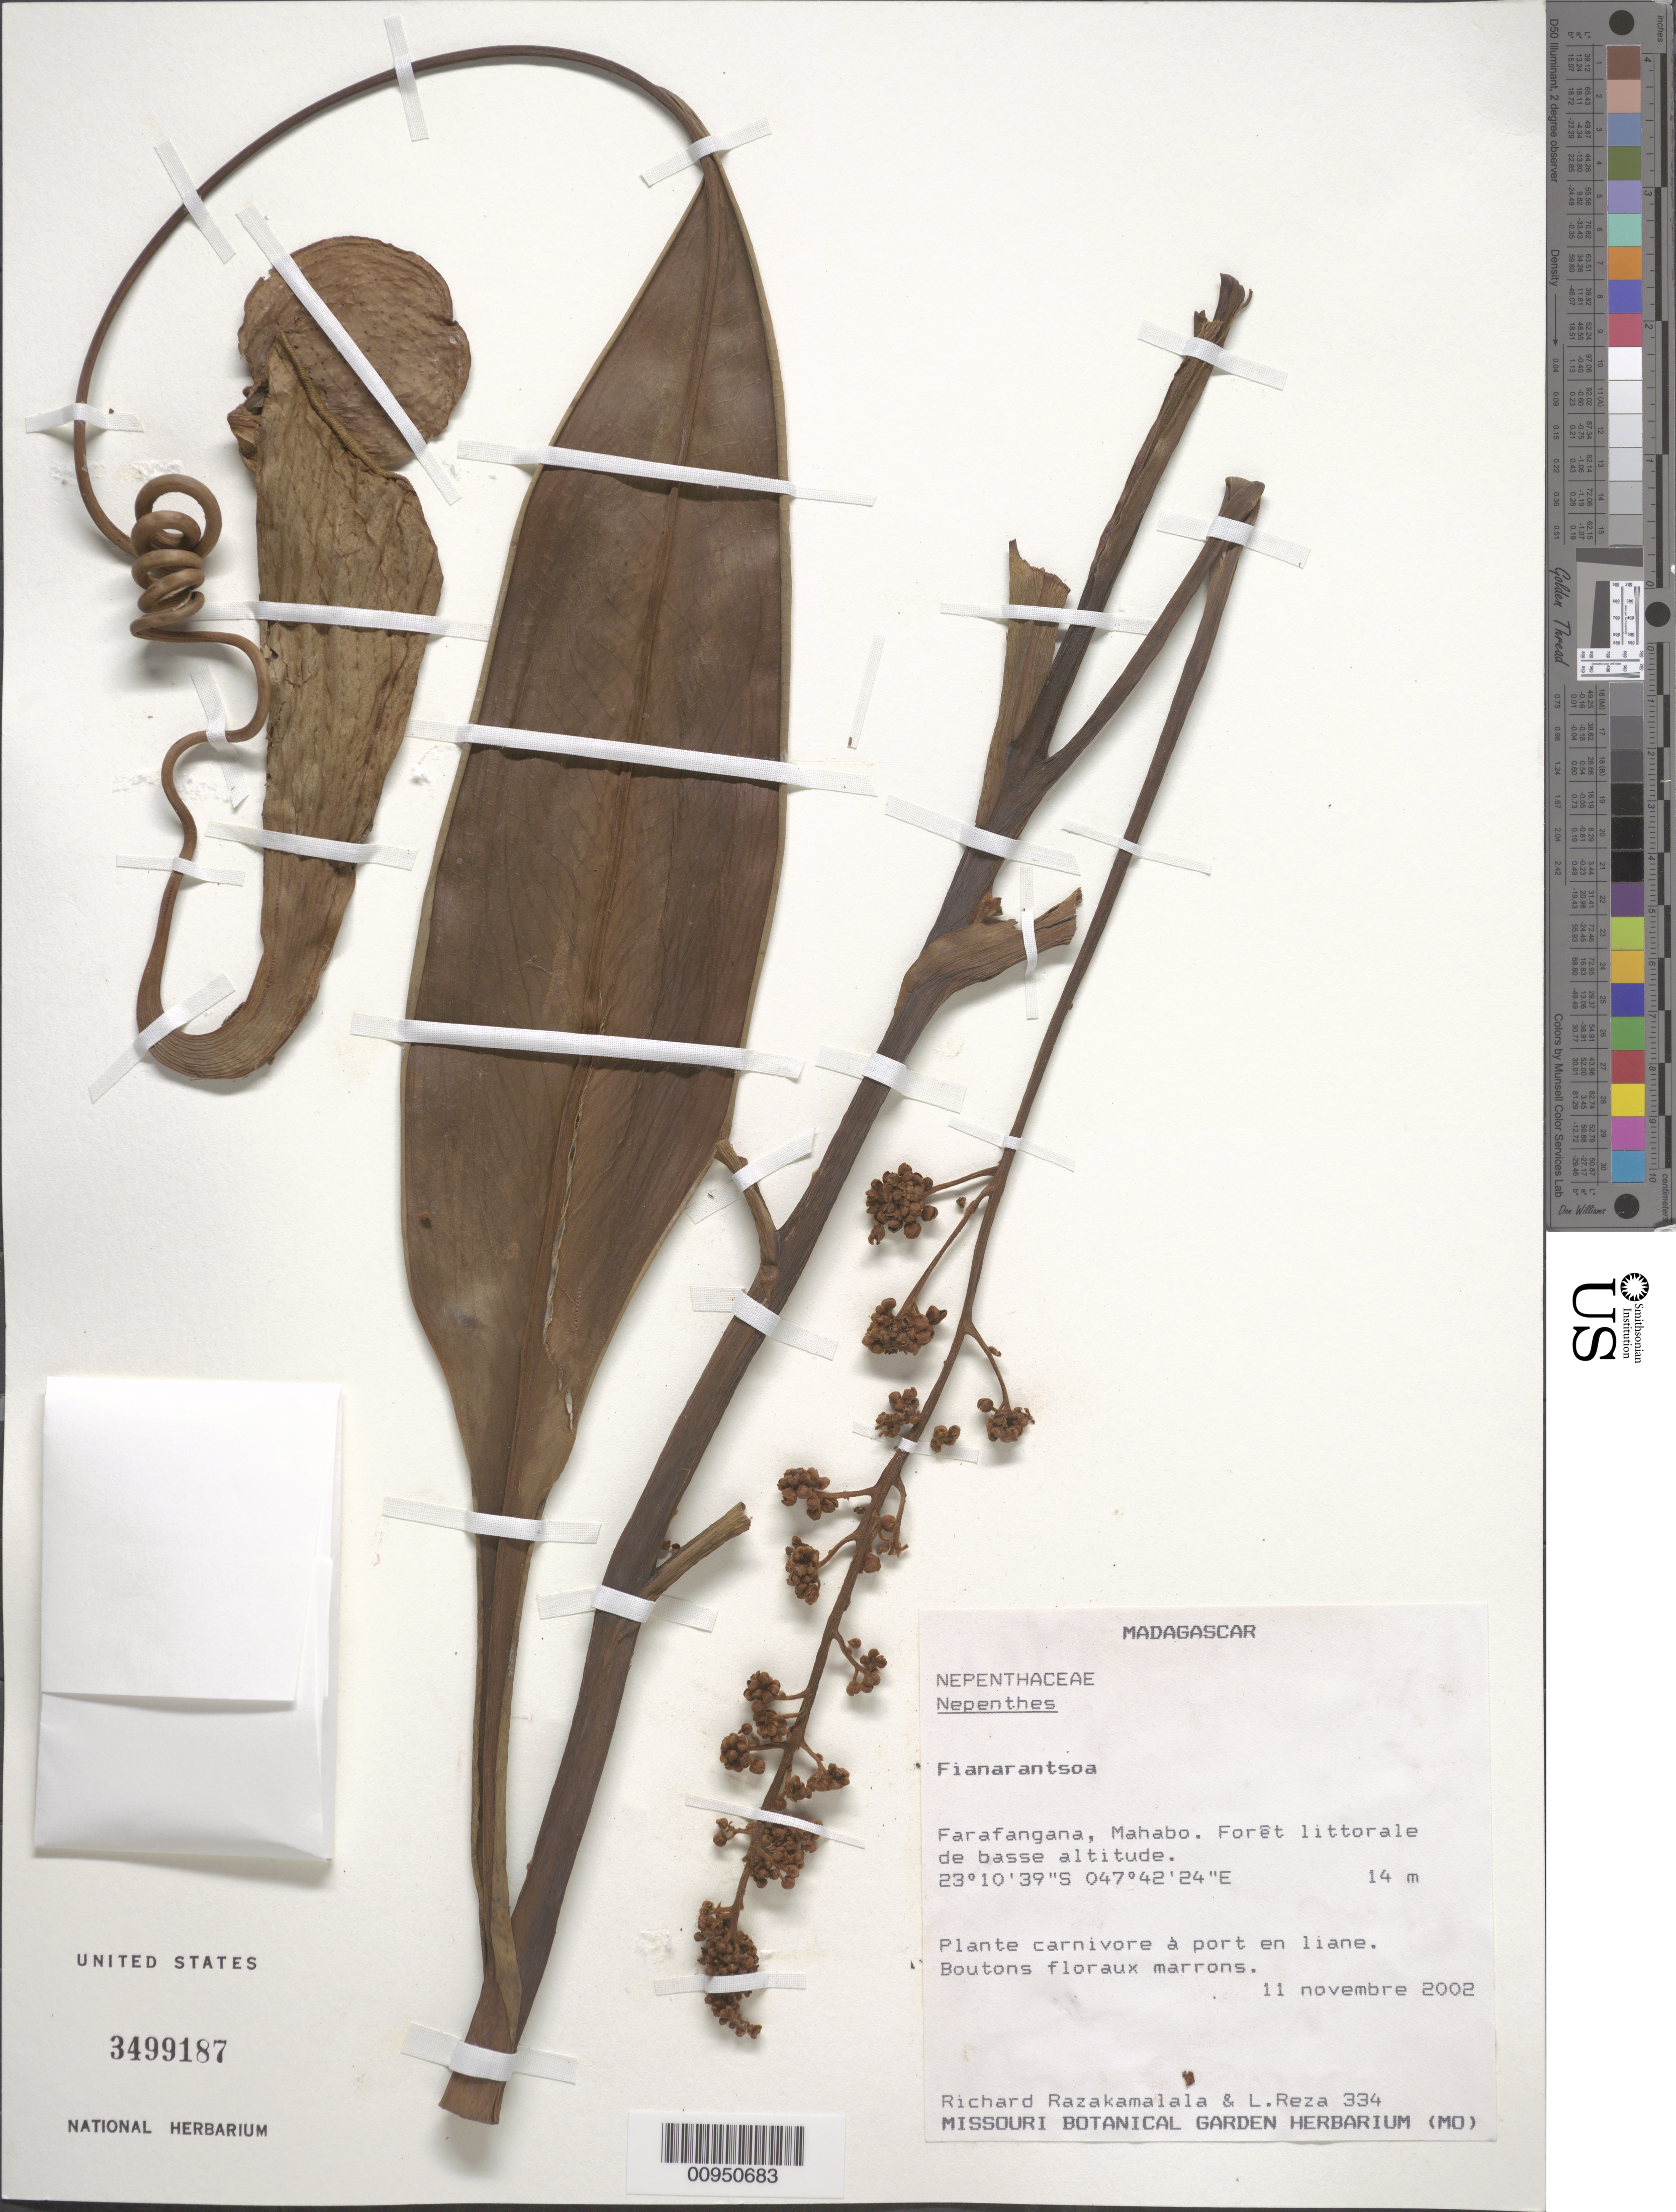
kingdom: Plantae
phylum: Tracheophyta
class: Magnoliopsida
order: Caryophyllales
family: Nepenthaceae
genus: Nepenthes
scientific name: Nepenthes sp.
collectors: R. Razakamalala & L. Reza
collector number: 334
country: Madagascar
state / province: Atsimo-Atsinanana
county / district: Farafangana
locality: Mahabo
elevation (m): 14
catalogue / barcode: US 3499187